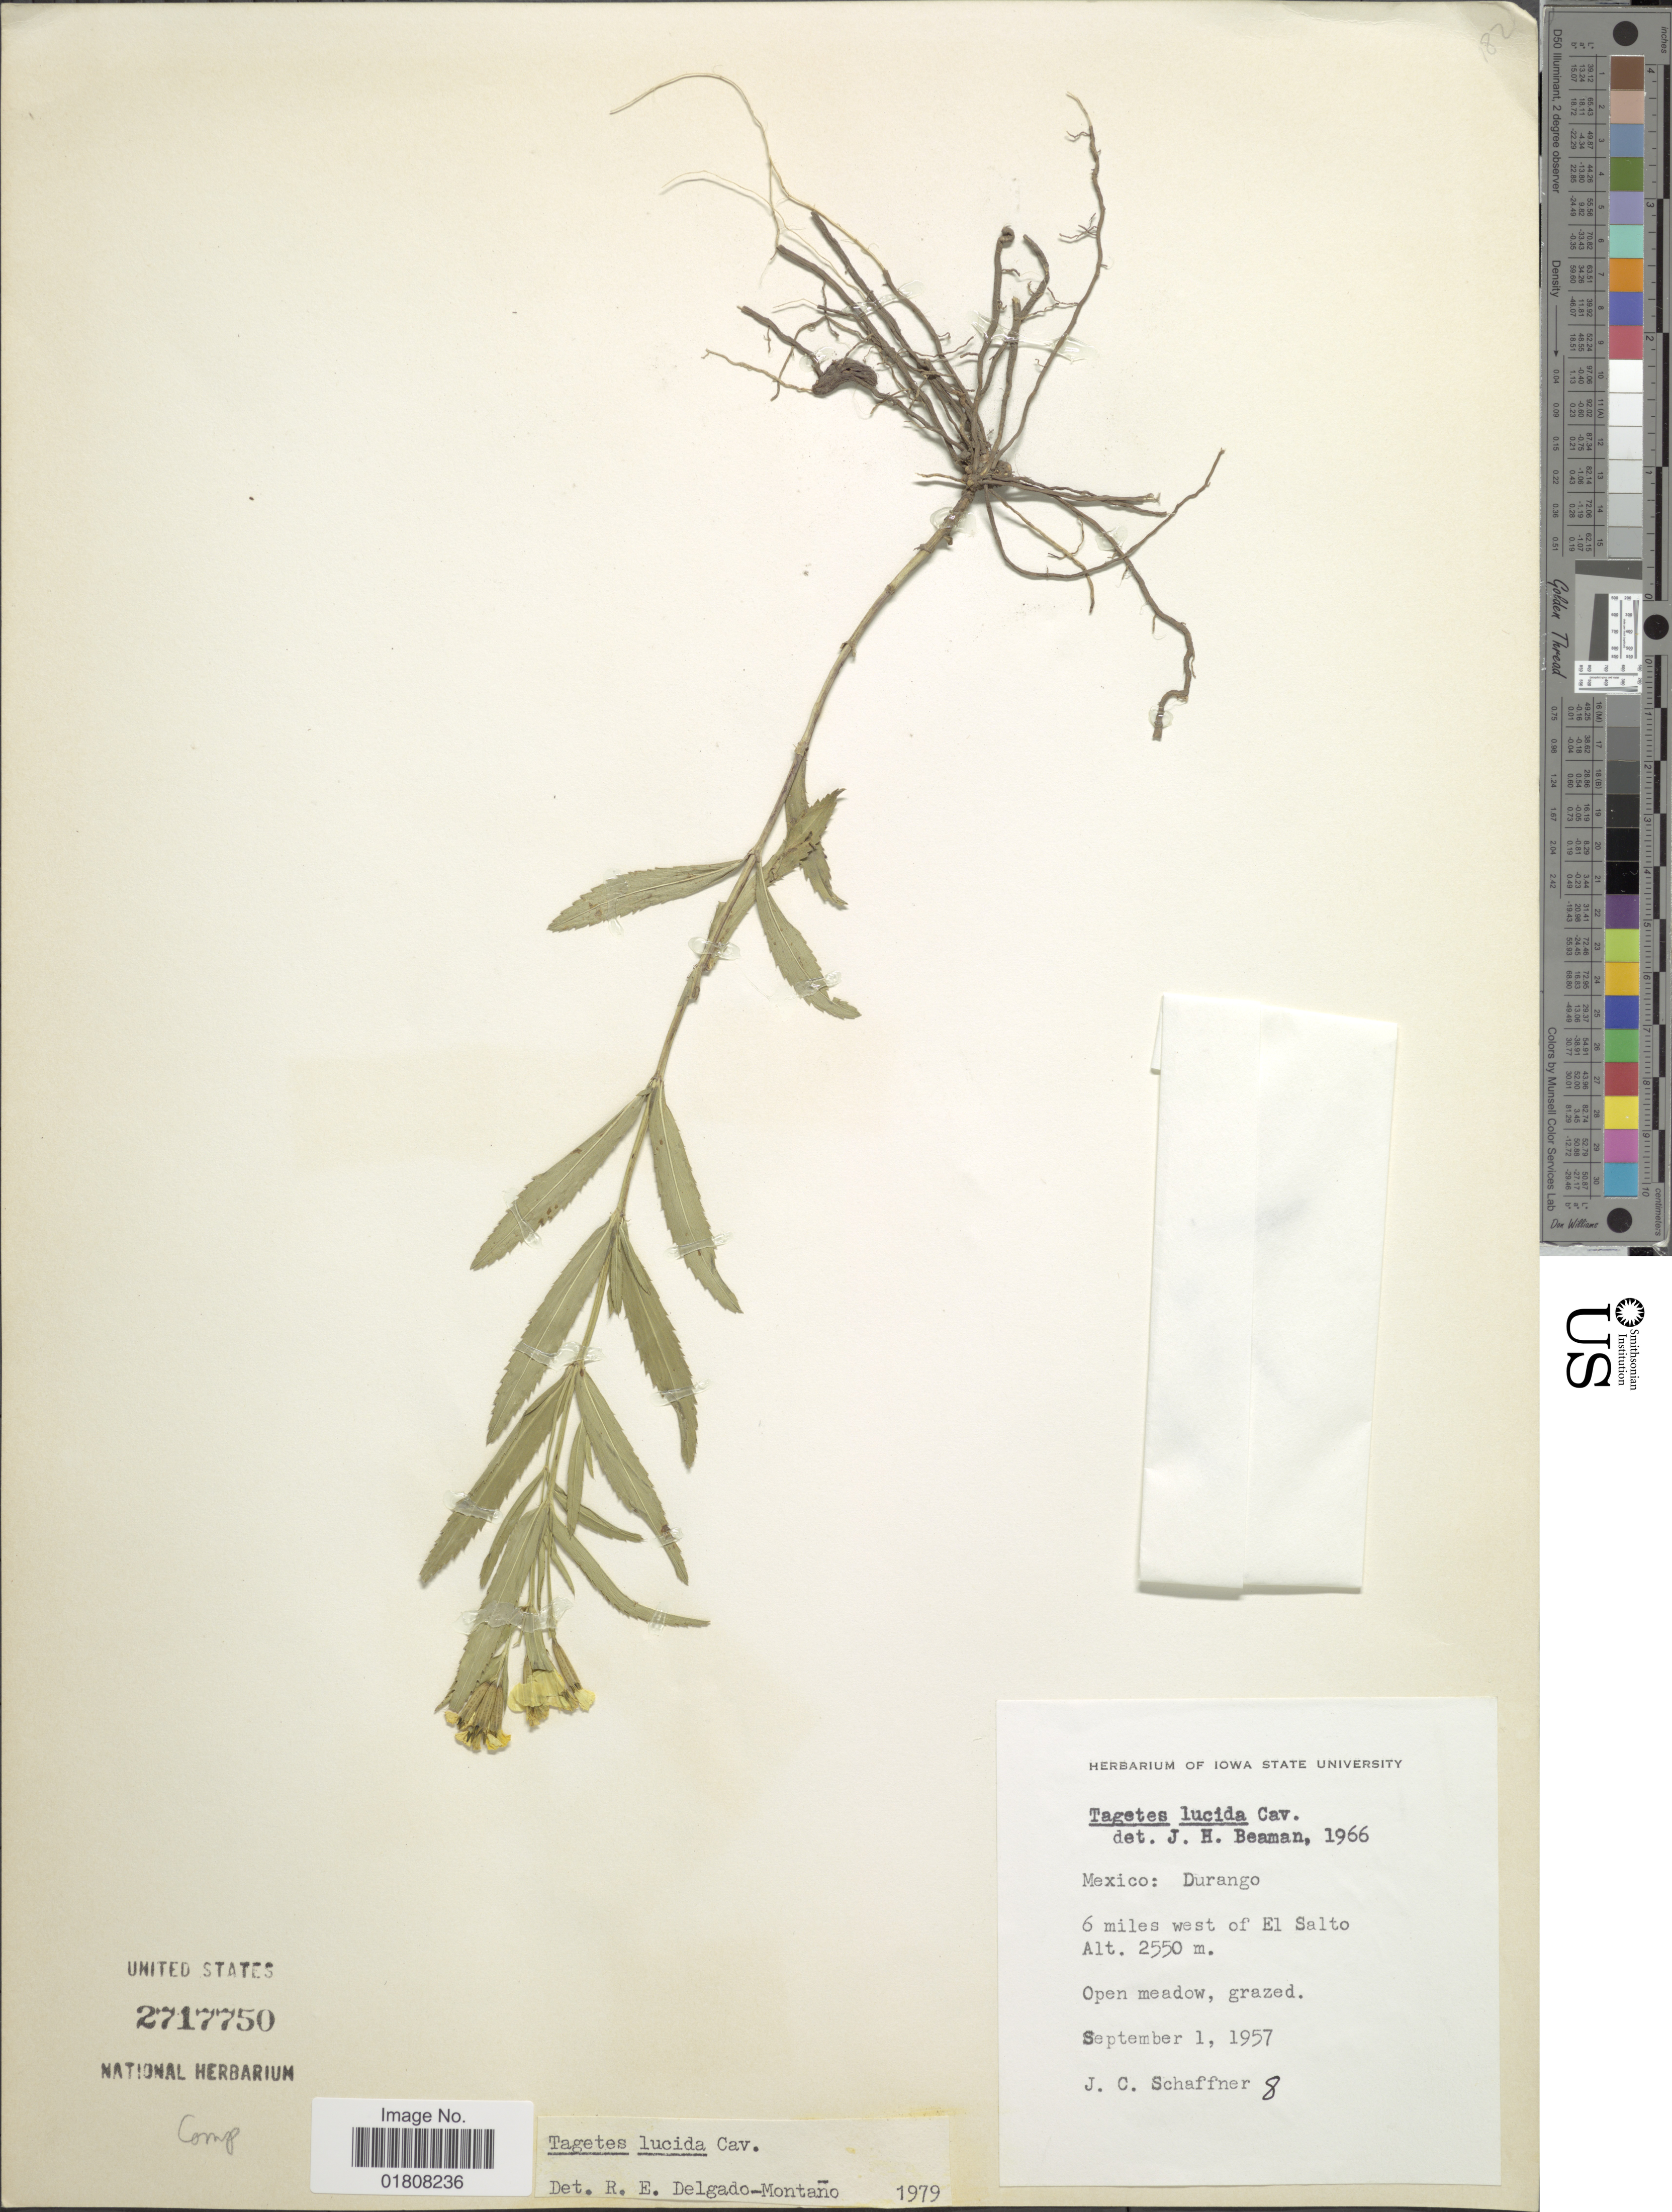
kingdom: Plantae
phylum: Tracheophyta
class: Magnoliopsida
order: Asterales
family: Asteraceae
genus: Tagetes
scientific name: Tagetes lucida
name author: Cav.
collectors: J. Schaffner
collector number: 8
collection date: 1957-09-01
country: Mexico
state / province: Durango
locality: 6 miles west of El Salto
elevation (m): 2550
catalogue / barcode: US 2717750